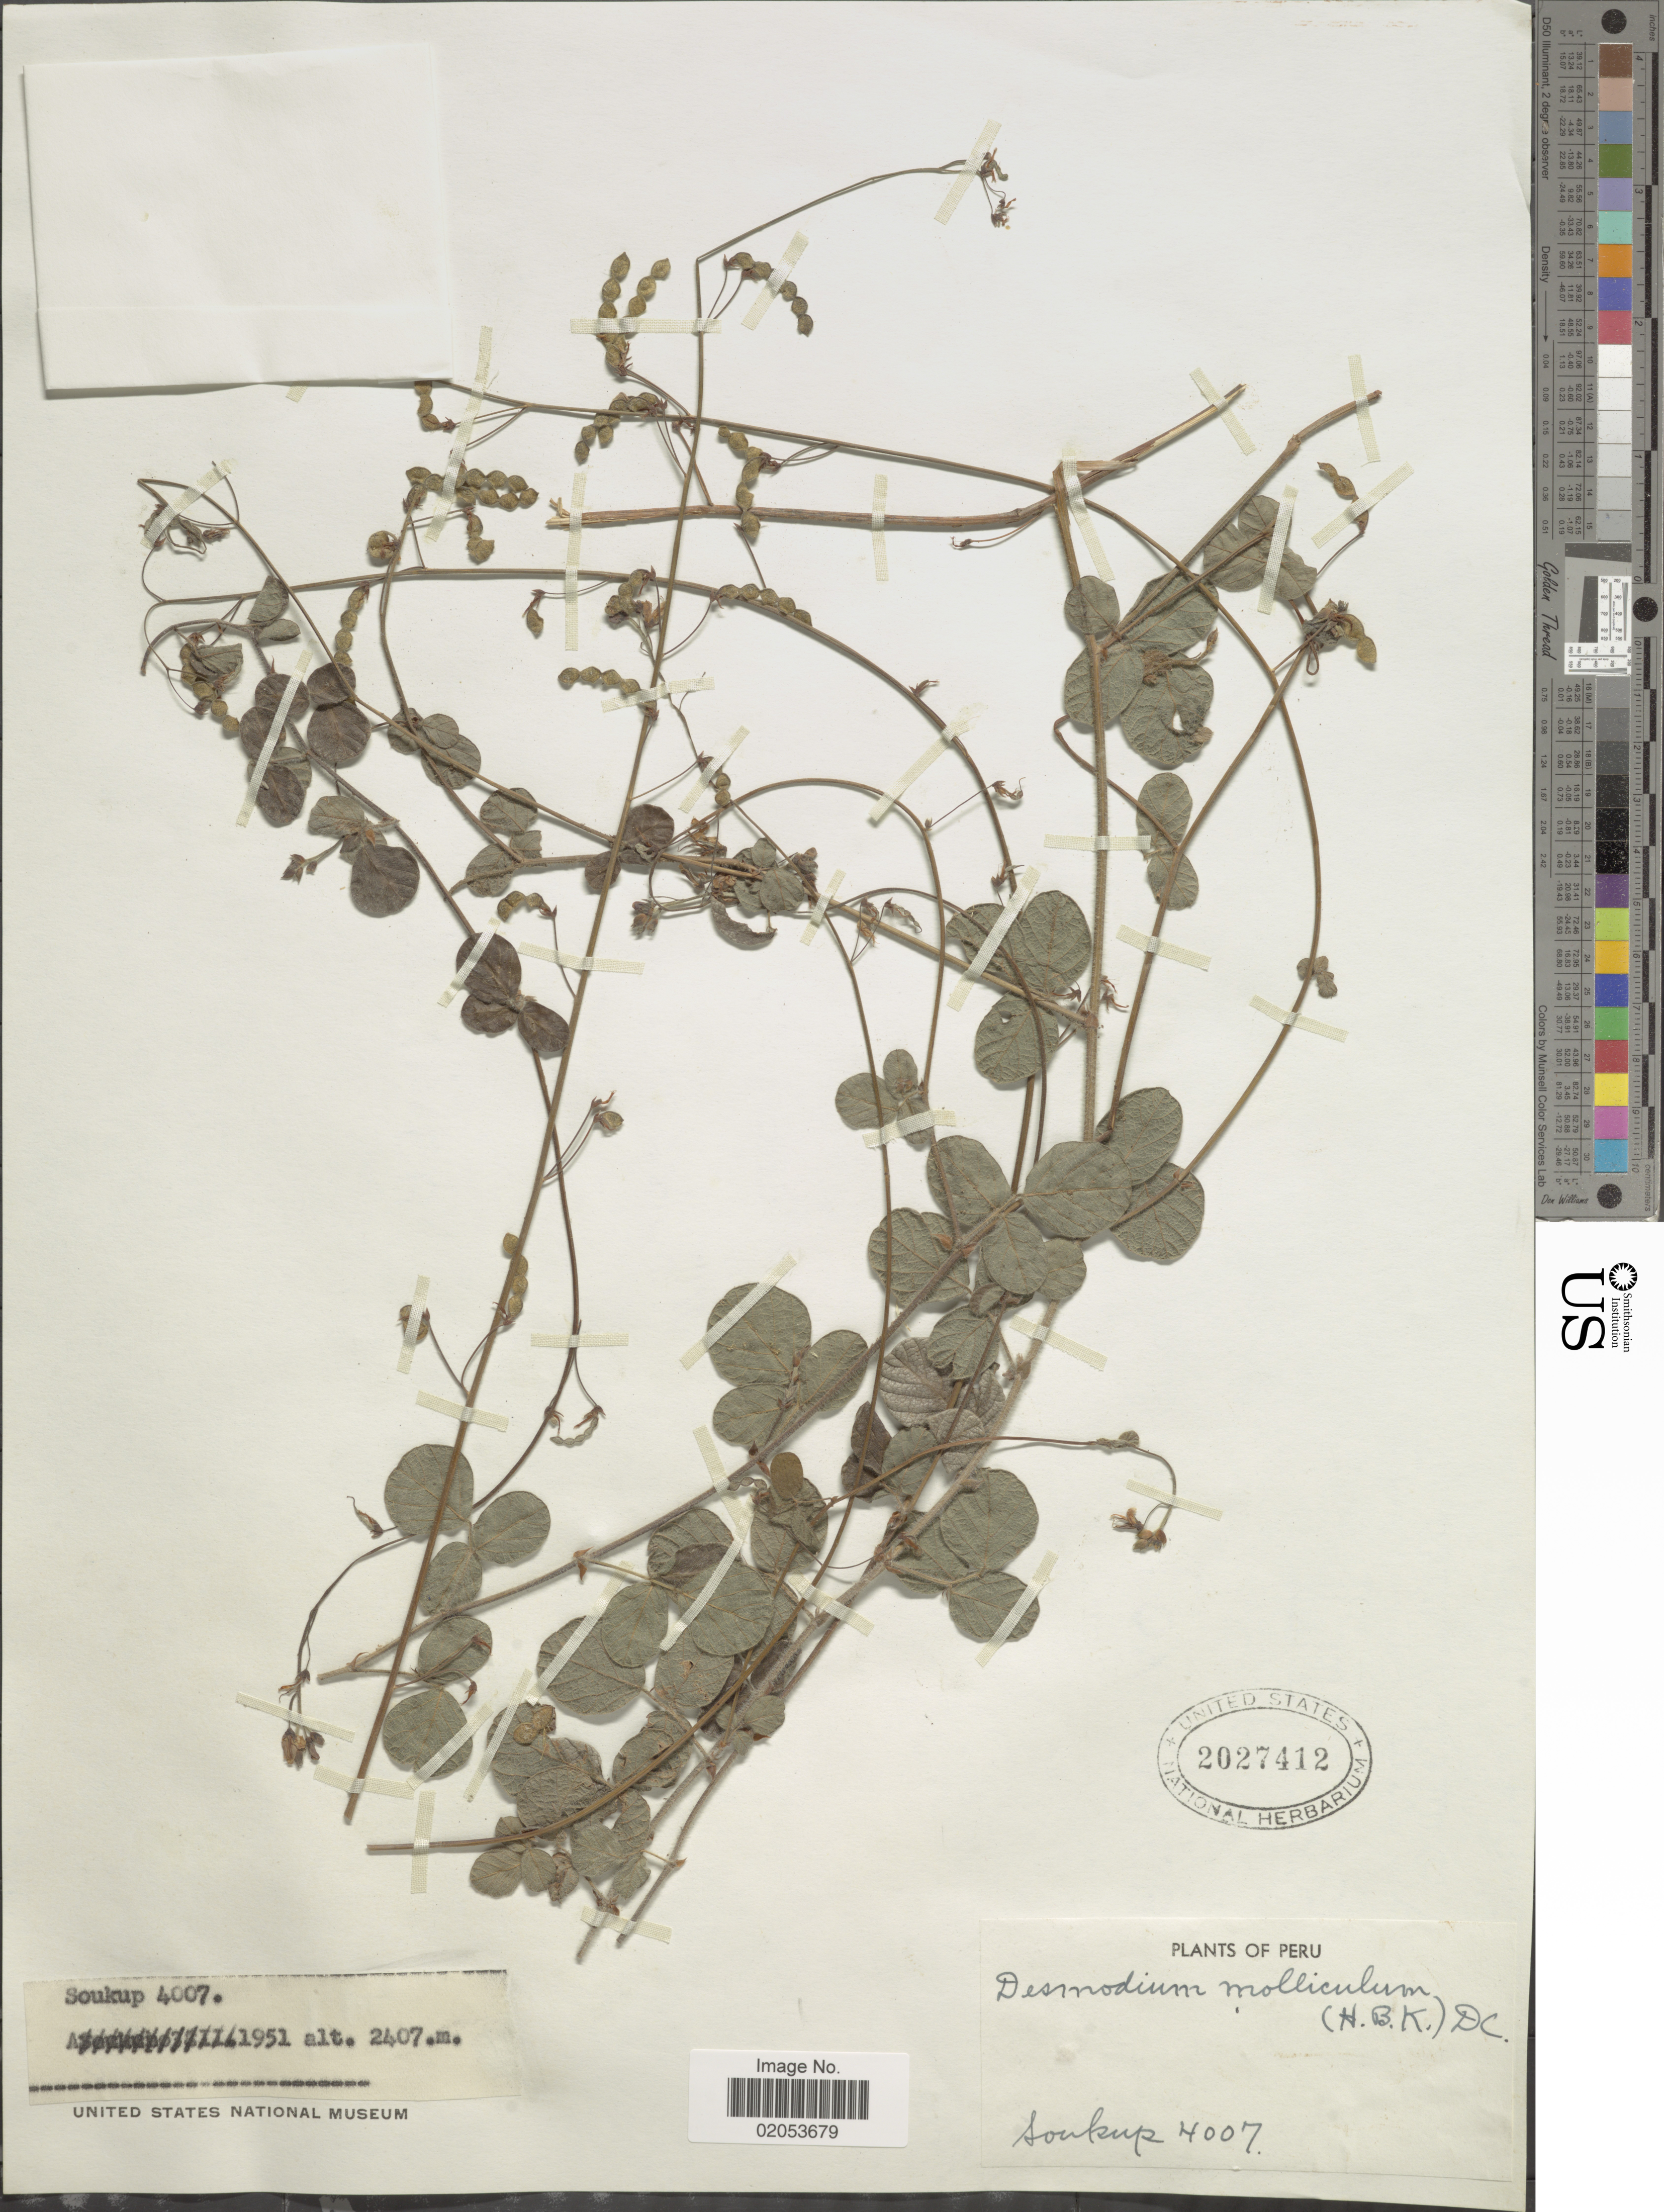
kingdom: Plantae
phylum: Tracheophyta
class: Magnoliopsida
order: Fabales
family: Fabaceae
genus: Desmodium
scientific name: Desmodium molliculum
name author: (Kunth) DC.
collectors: J. Soukup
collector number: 4007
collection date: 1951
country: Peru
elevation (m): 2407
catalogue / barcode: US 2027412